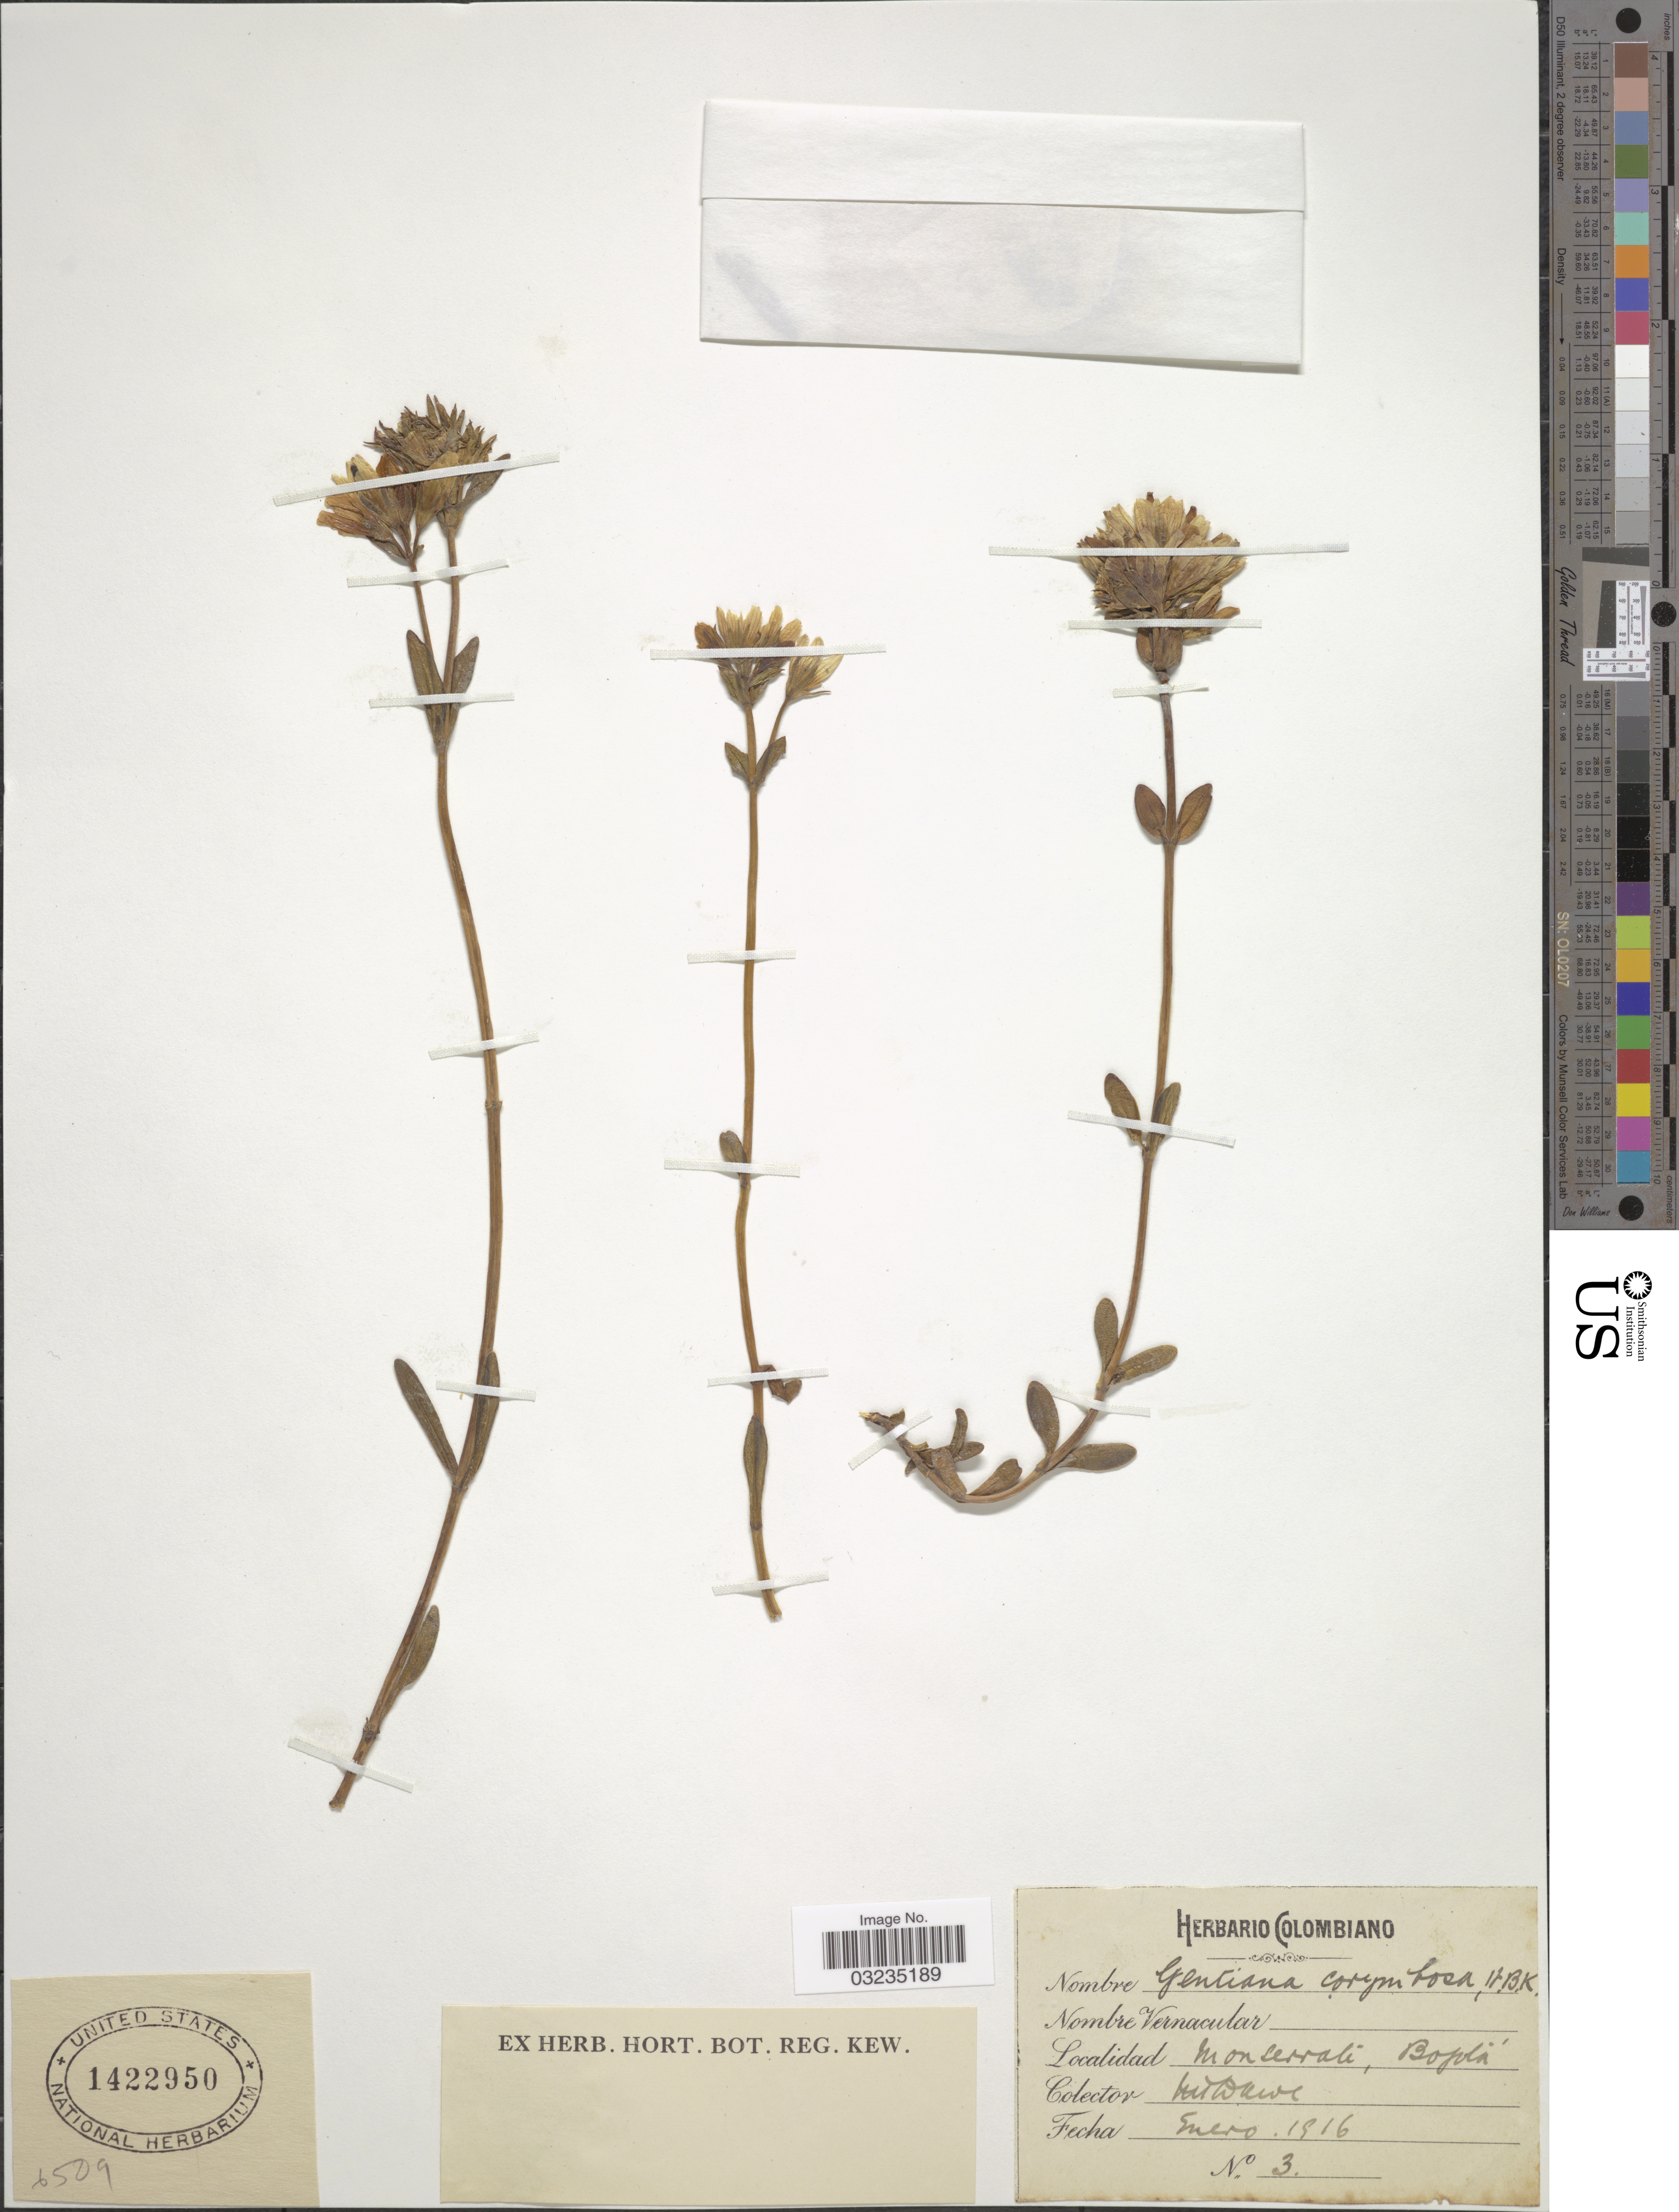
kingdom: Plantae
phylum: Tracheophyta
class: Magnoliopsida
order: Gentianales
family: Gentianaceae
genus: Gentiana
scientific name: Gentiana corymbosa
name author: Humb. et al.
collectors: M. T. Dawe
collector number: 3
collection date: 1916-01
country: Colombia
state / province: Bogota D.C.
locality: Monserrati, Bogotá.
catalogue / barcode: US 1422950